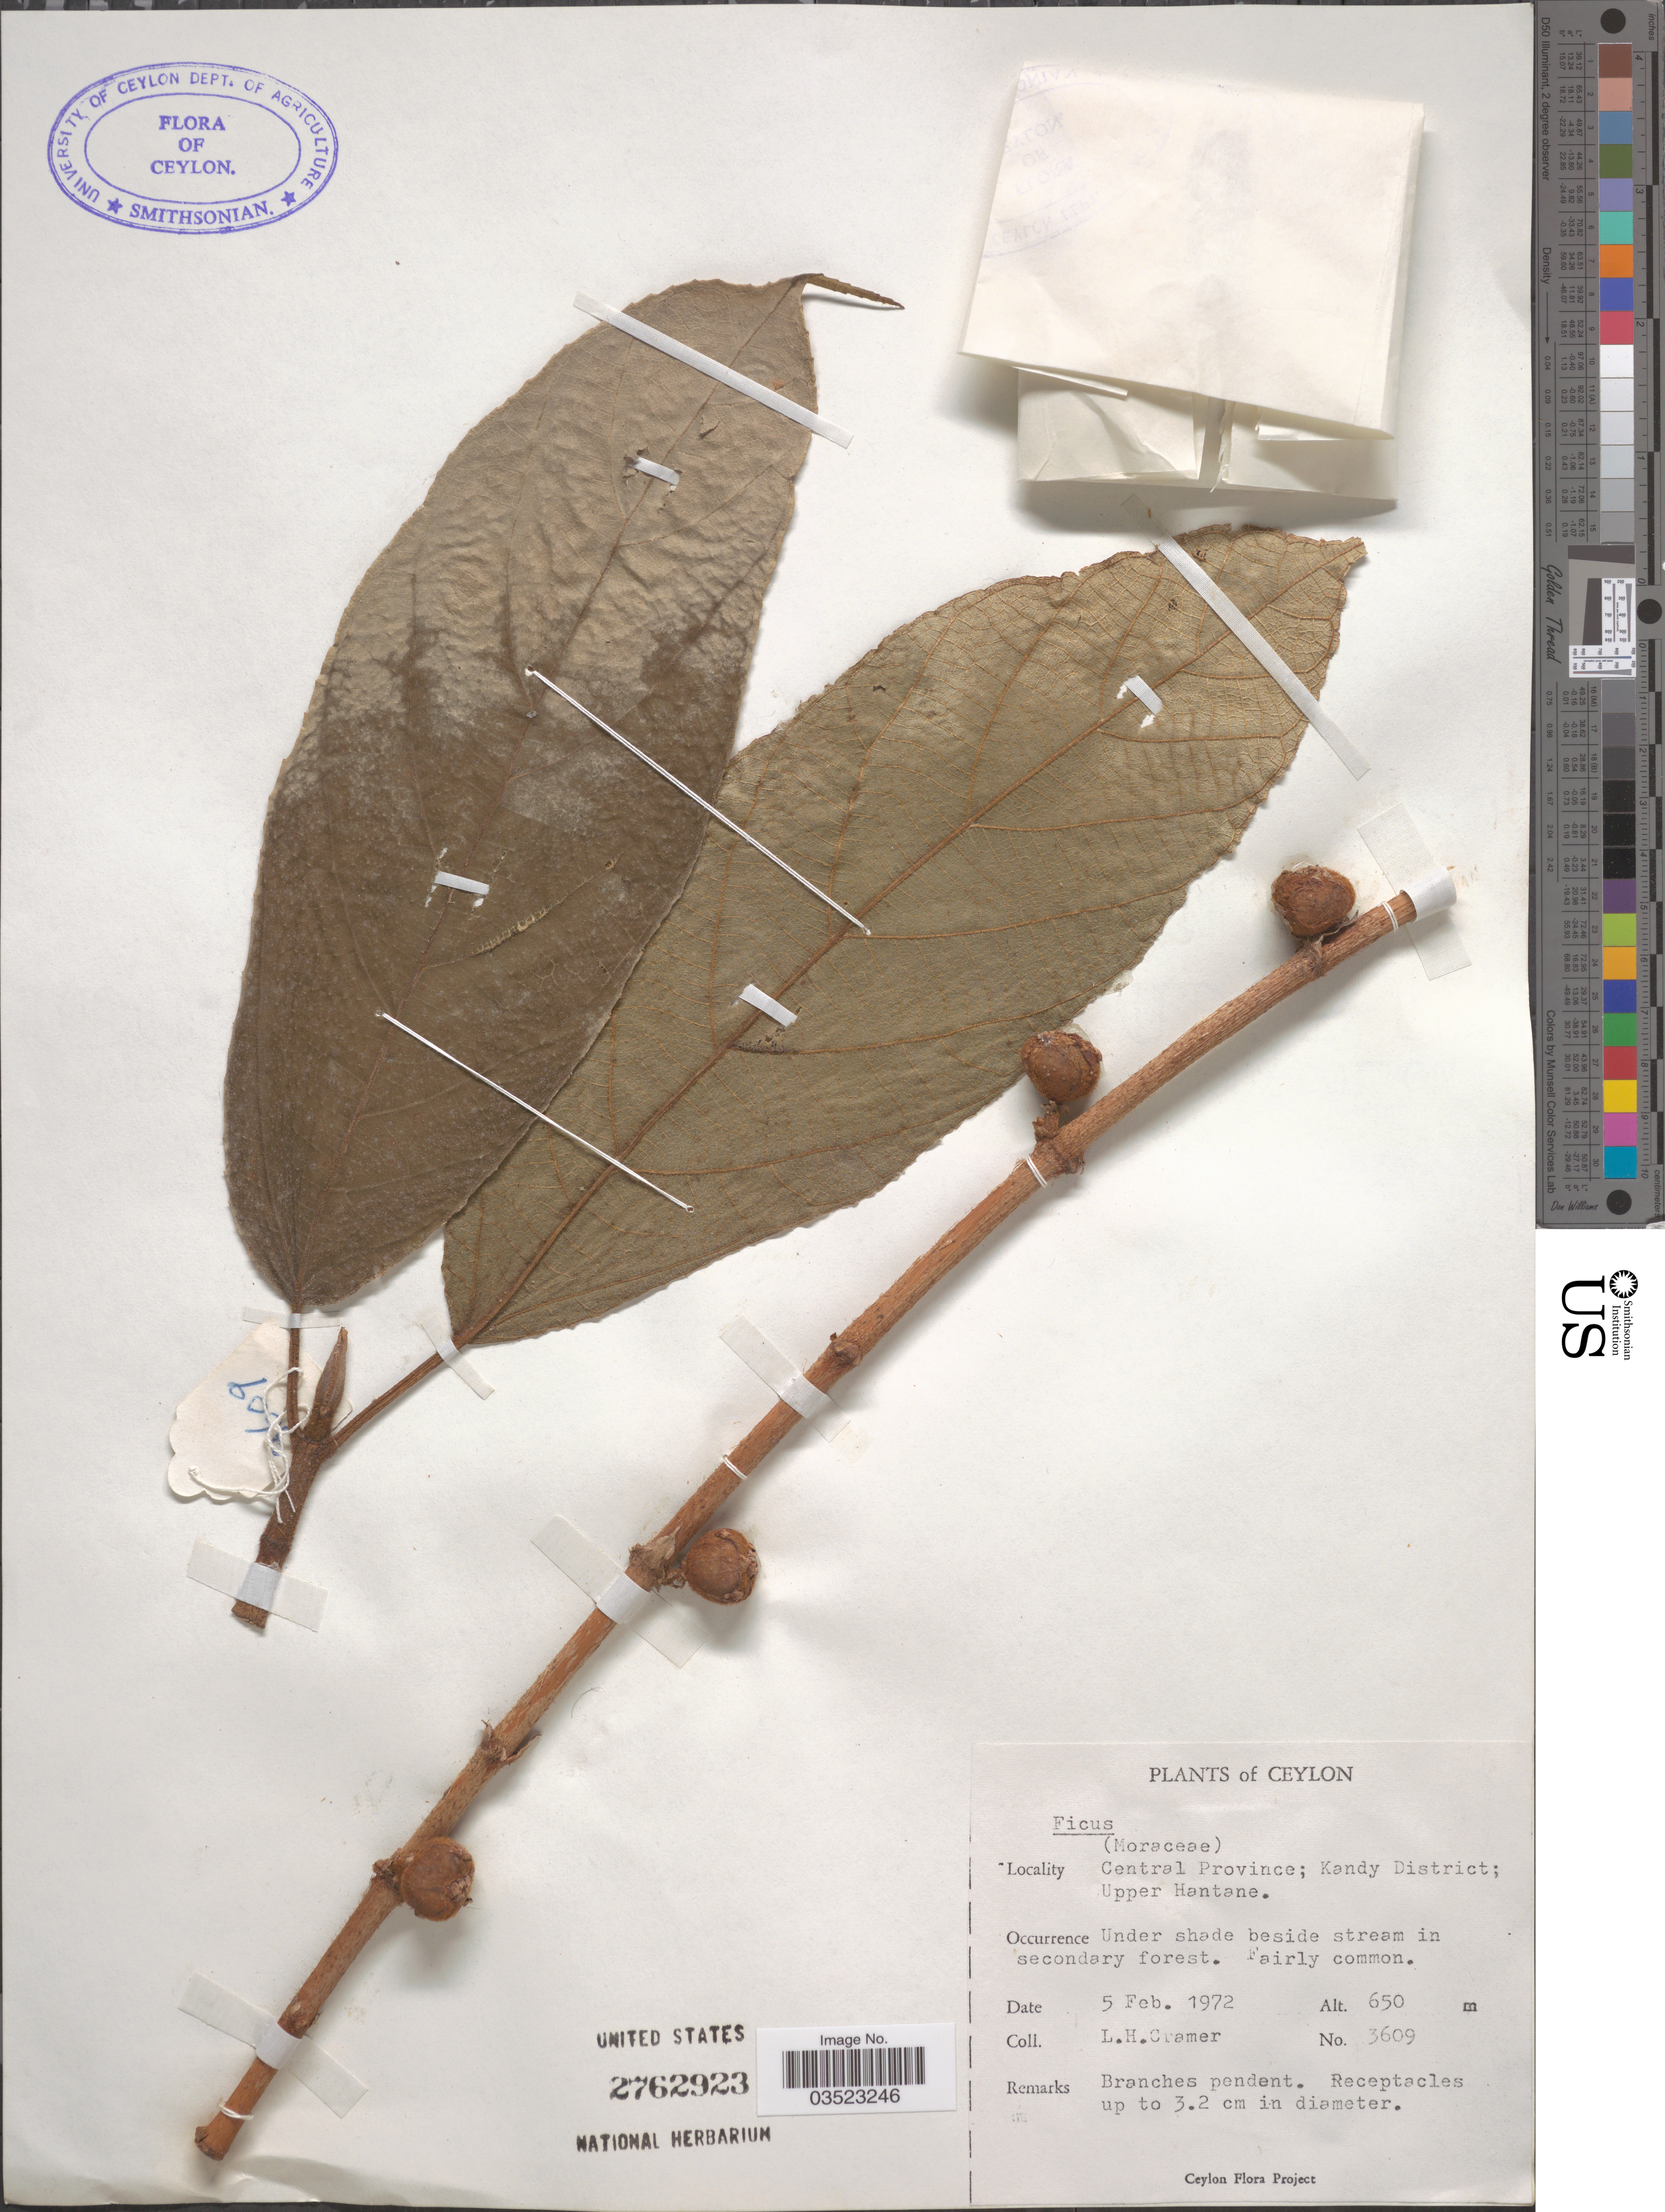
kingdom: Plantae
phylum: Tracheophyta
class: Magnoliopsida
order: Rosales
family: Moraceae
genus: Ficus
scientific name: Ficus sp.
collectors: L. H. Cramer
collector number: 3609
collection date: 1972-02-05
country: Sri Lanka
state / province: Central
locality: Ceylon. Kandy District; Upper Hantane. Under shade beside stream in secondary forest.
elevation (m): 650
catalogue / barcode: US 2762923